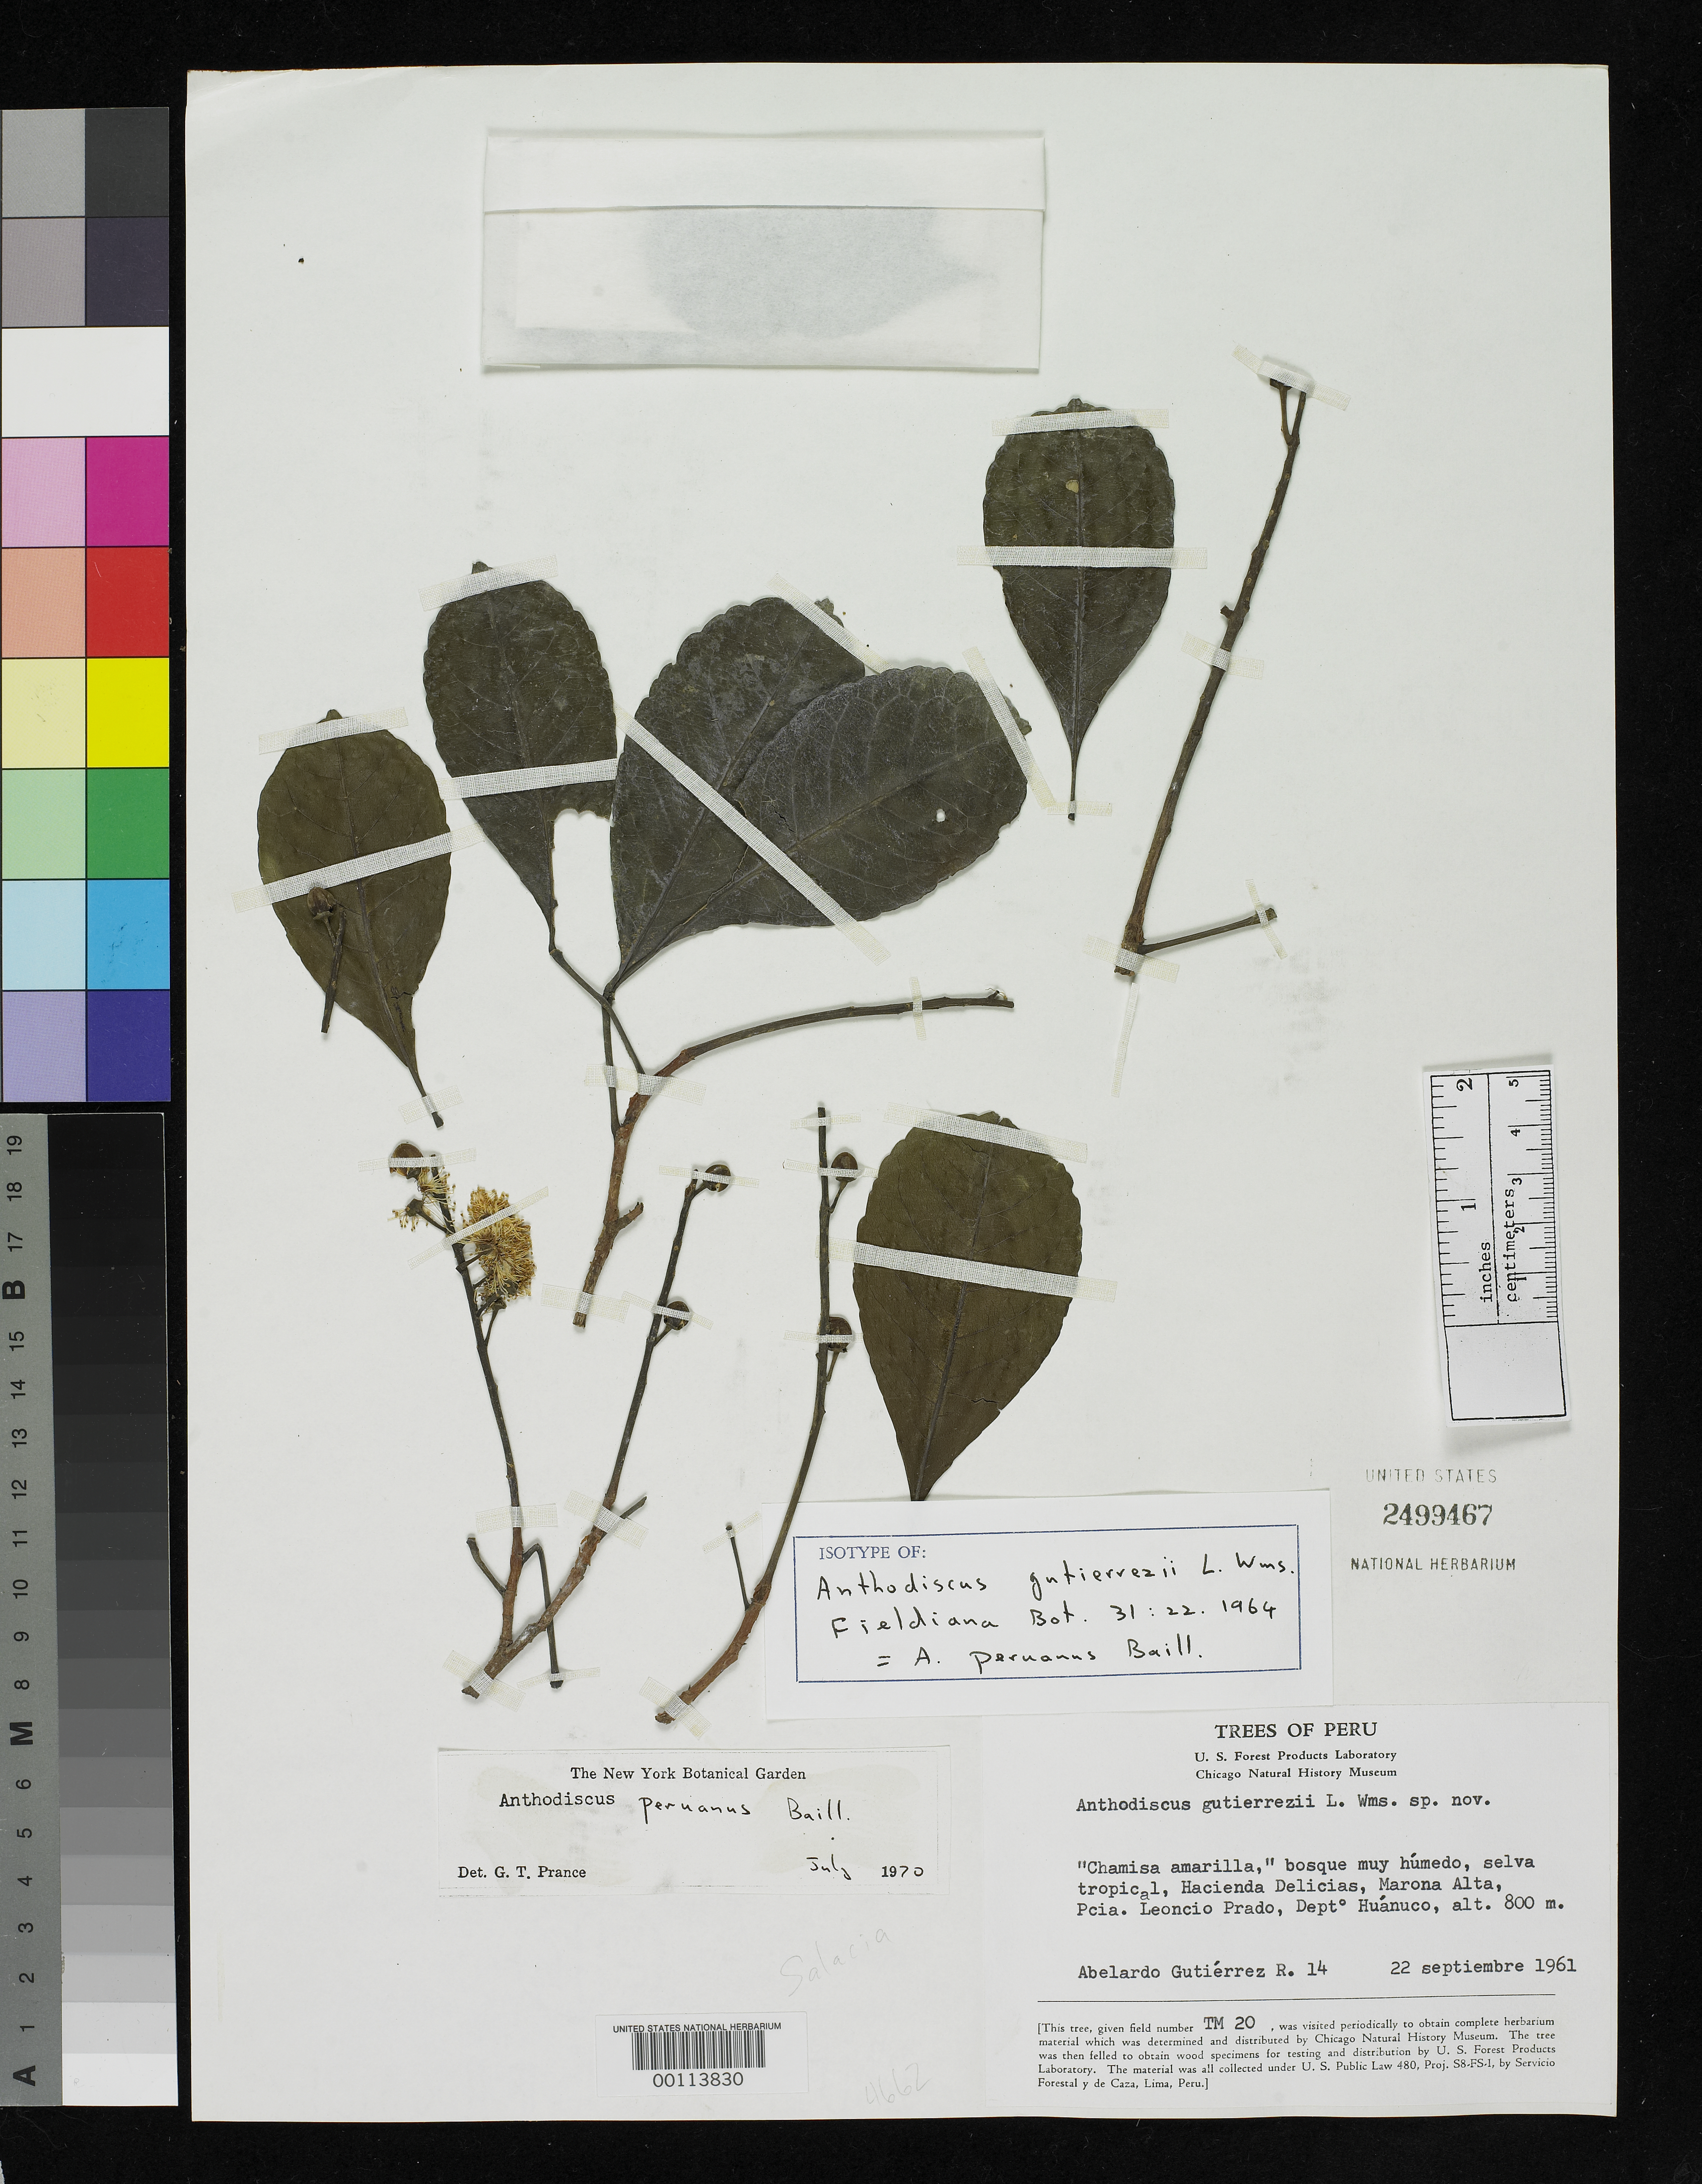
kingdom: Plantae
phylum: Tracheophyta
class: Magnoliopsida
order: Malpighiales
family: Caryocaraceae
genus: Anthodiscus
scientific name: Anthodiscus gutierrezii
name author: L.O. Williams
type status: Isotype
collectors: A. Gutierrez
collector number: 14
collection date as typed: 22 Sep 1961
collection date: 1961-09-22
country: Peru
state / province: Huánuco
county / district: Leoncio Prado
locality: Leoncio Prado, Hacienda Delicias, Marona Alta, pcia.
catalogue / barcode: US 2499467